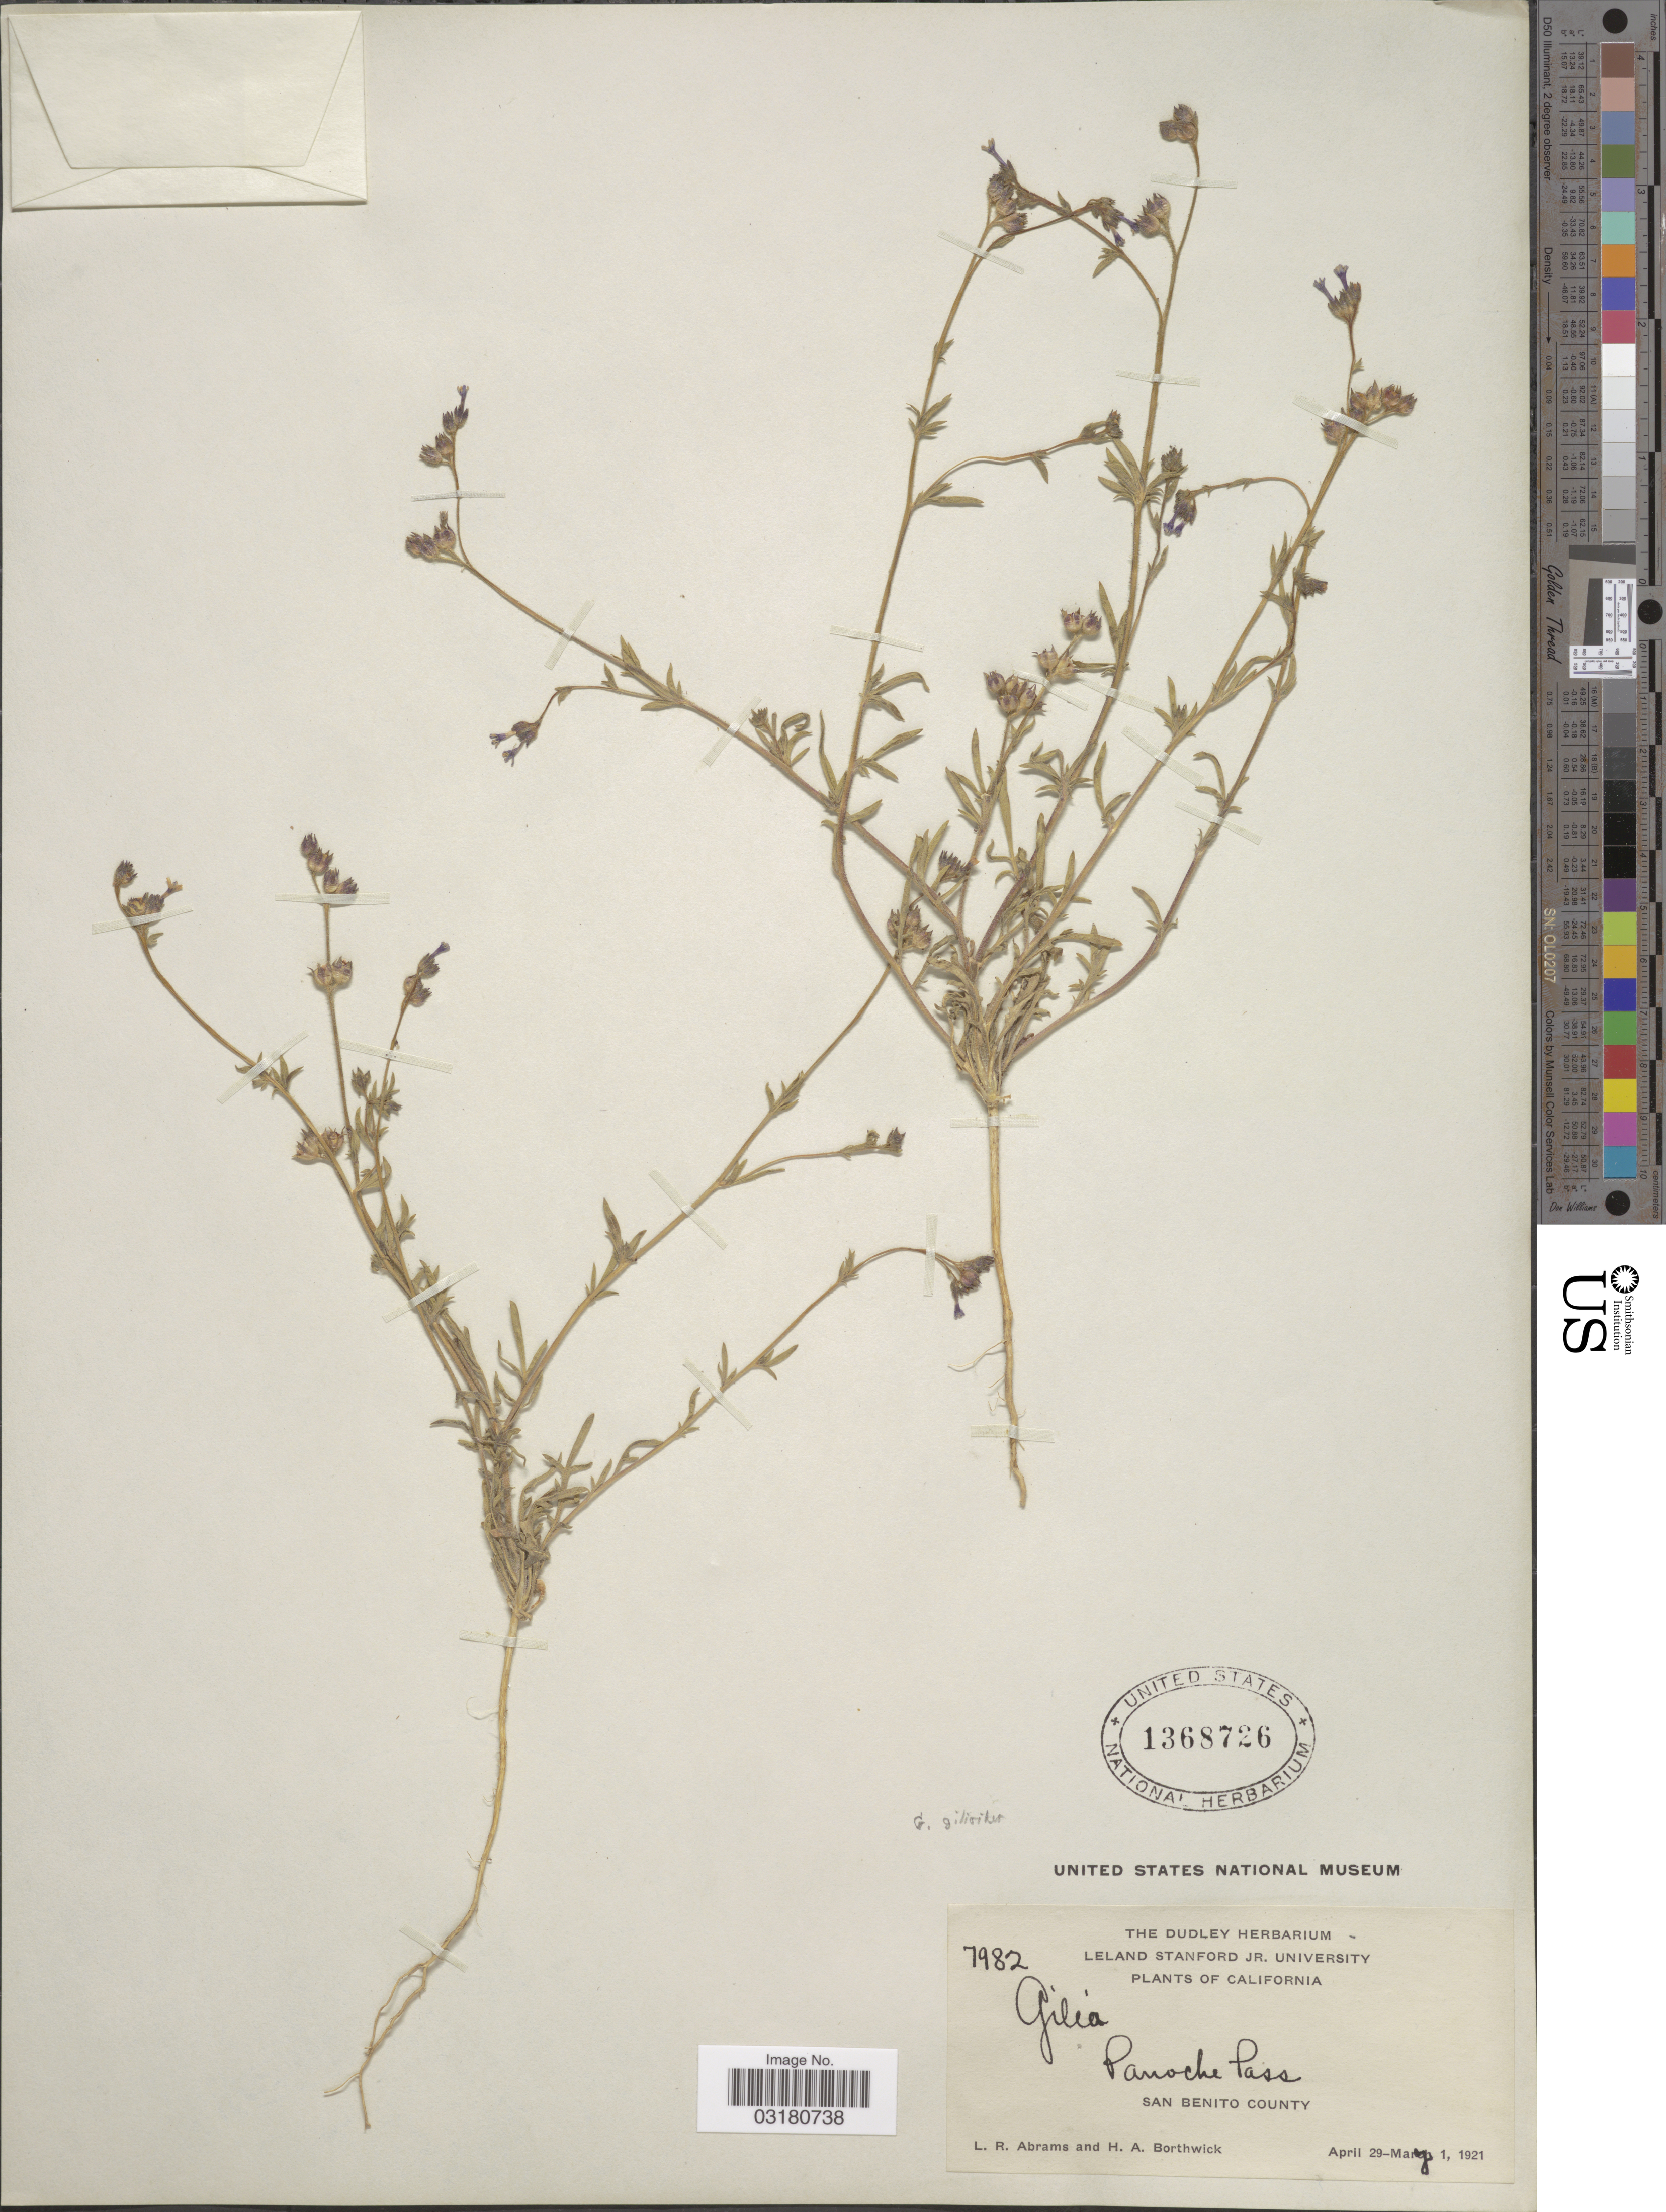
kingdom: Plantae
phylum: Tracheophyta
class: Magnoliopsida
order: Ericales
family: Polemoniaceae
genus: Allophyllum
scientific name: Allophyllum gilioides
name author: (Benth.) Benth.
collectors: L. Abrams & H. Borthwick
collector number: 7982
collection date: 1921-04-29/1921-05-01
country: United States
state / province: California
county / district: San Benito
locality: Panoche Pass. San Benito County.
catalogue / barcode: US 1368726